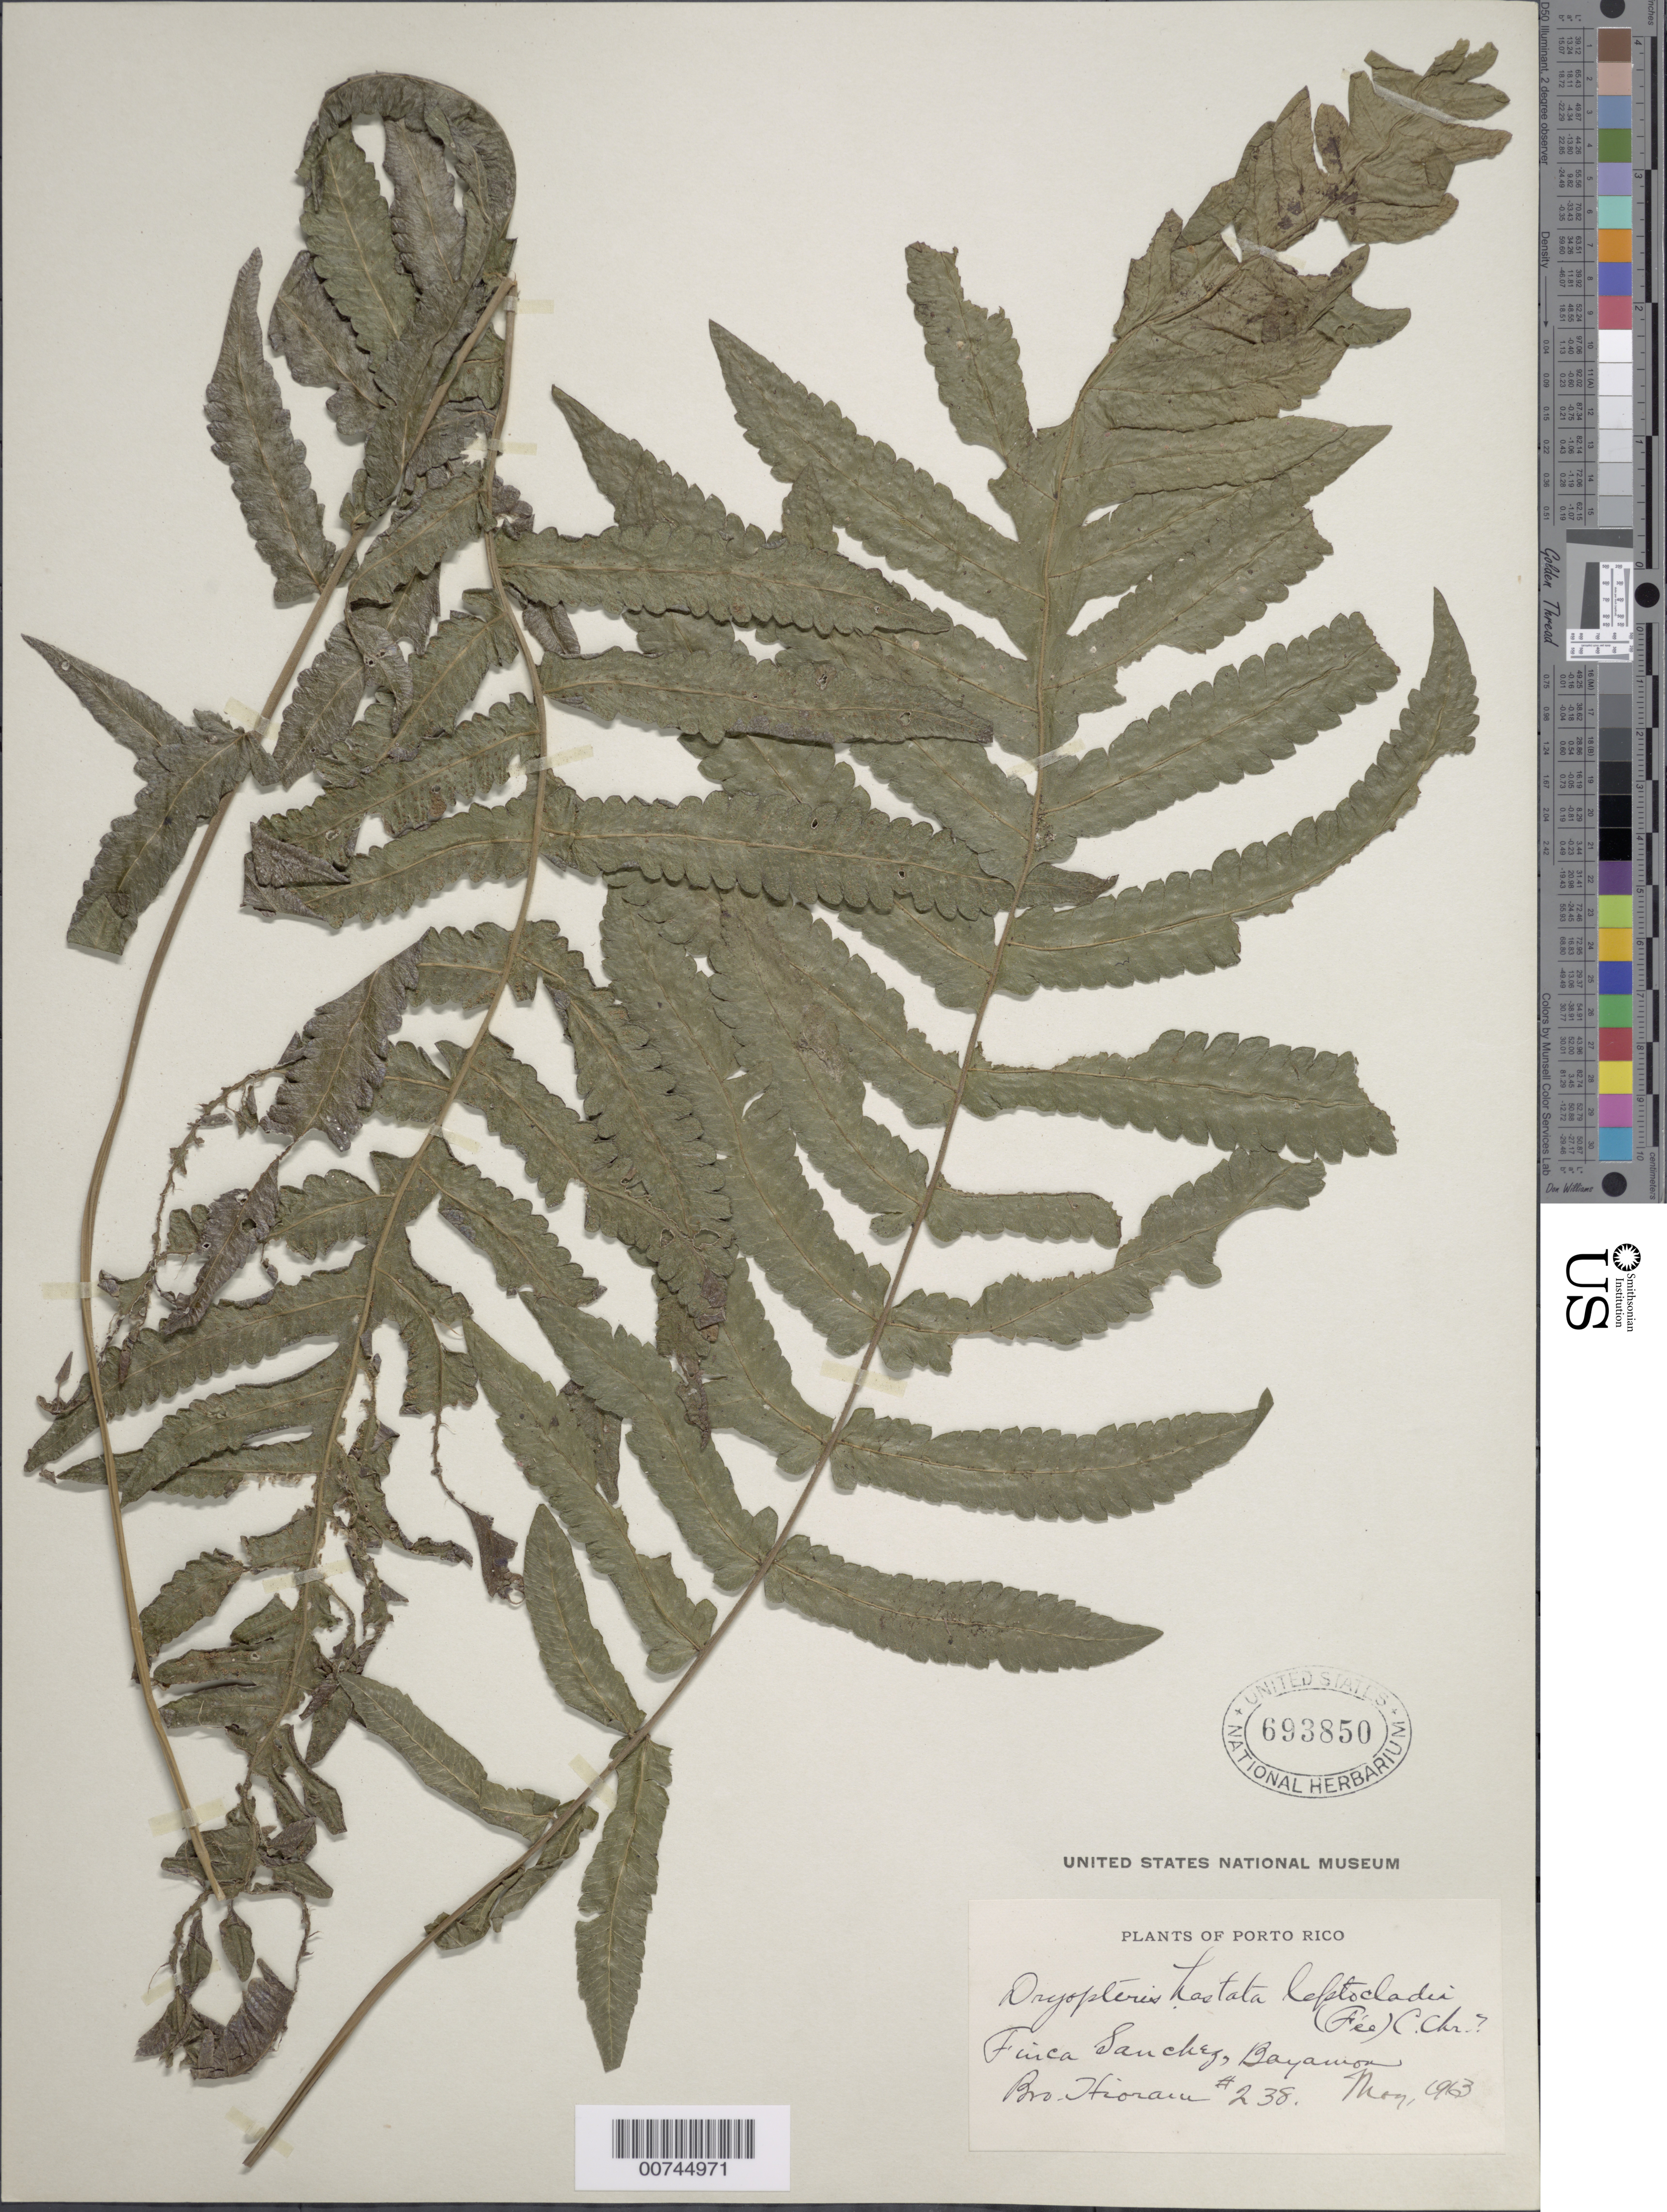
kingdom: Plantae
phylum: Tracheophyta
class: Polypodiopsida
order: Polypodiales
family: Thelypteridaceae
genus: Goniopteris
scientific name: Goniopteris leptocladia (Fée) comb. nov., ined 2015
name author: (Fée)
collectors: Bro. Hioram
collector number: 238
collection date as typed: May 1913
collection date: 1913-05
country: Puerto Rico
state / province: Bayamón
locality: Finca Sanchez, Bayamón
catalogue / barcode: US 693850